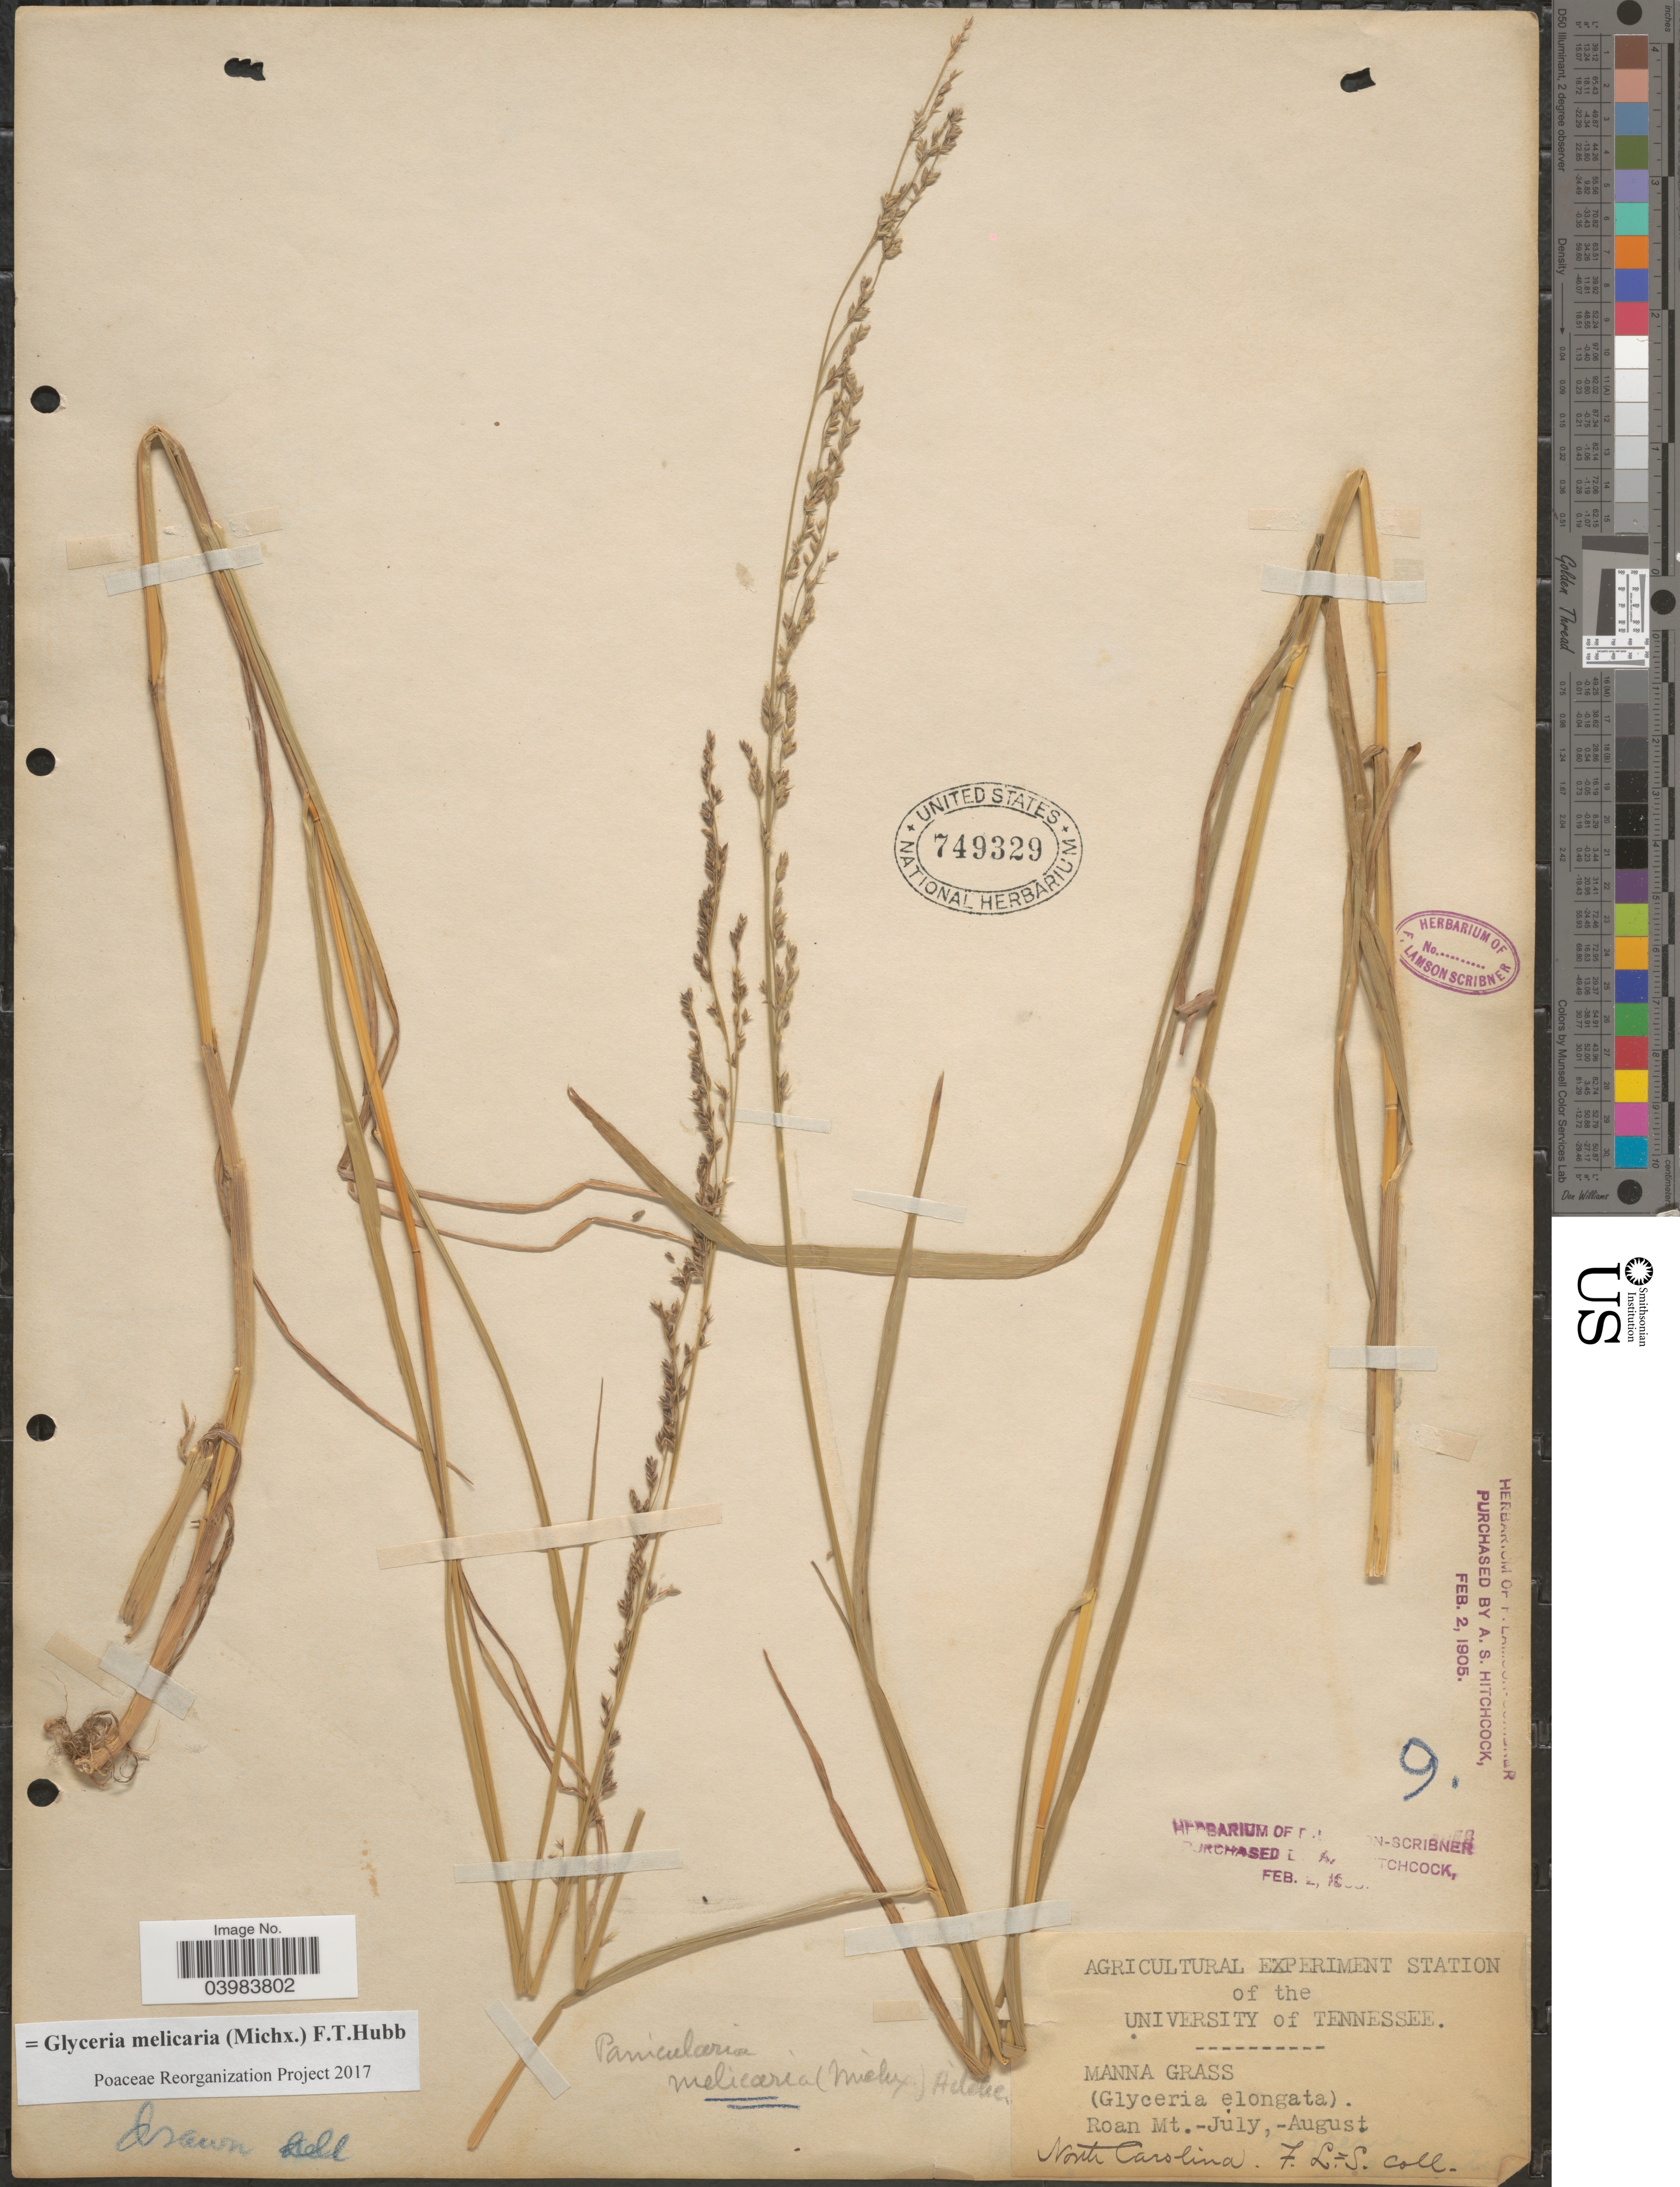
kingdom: Plantae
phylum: Tracheophyta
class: Liliopsida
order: Poales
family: Poaceae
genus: Glyceria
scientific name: Glyceria melicaria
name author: (Michx.) F.T. Hubb.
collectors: F. S.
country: United States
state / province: Tennessee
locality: Manna Grass. Roan Mt.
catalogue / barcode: US 749329